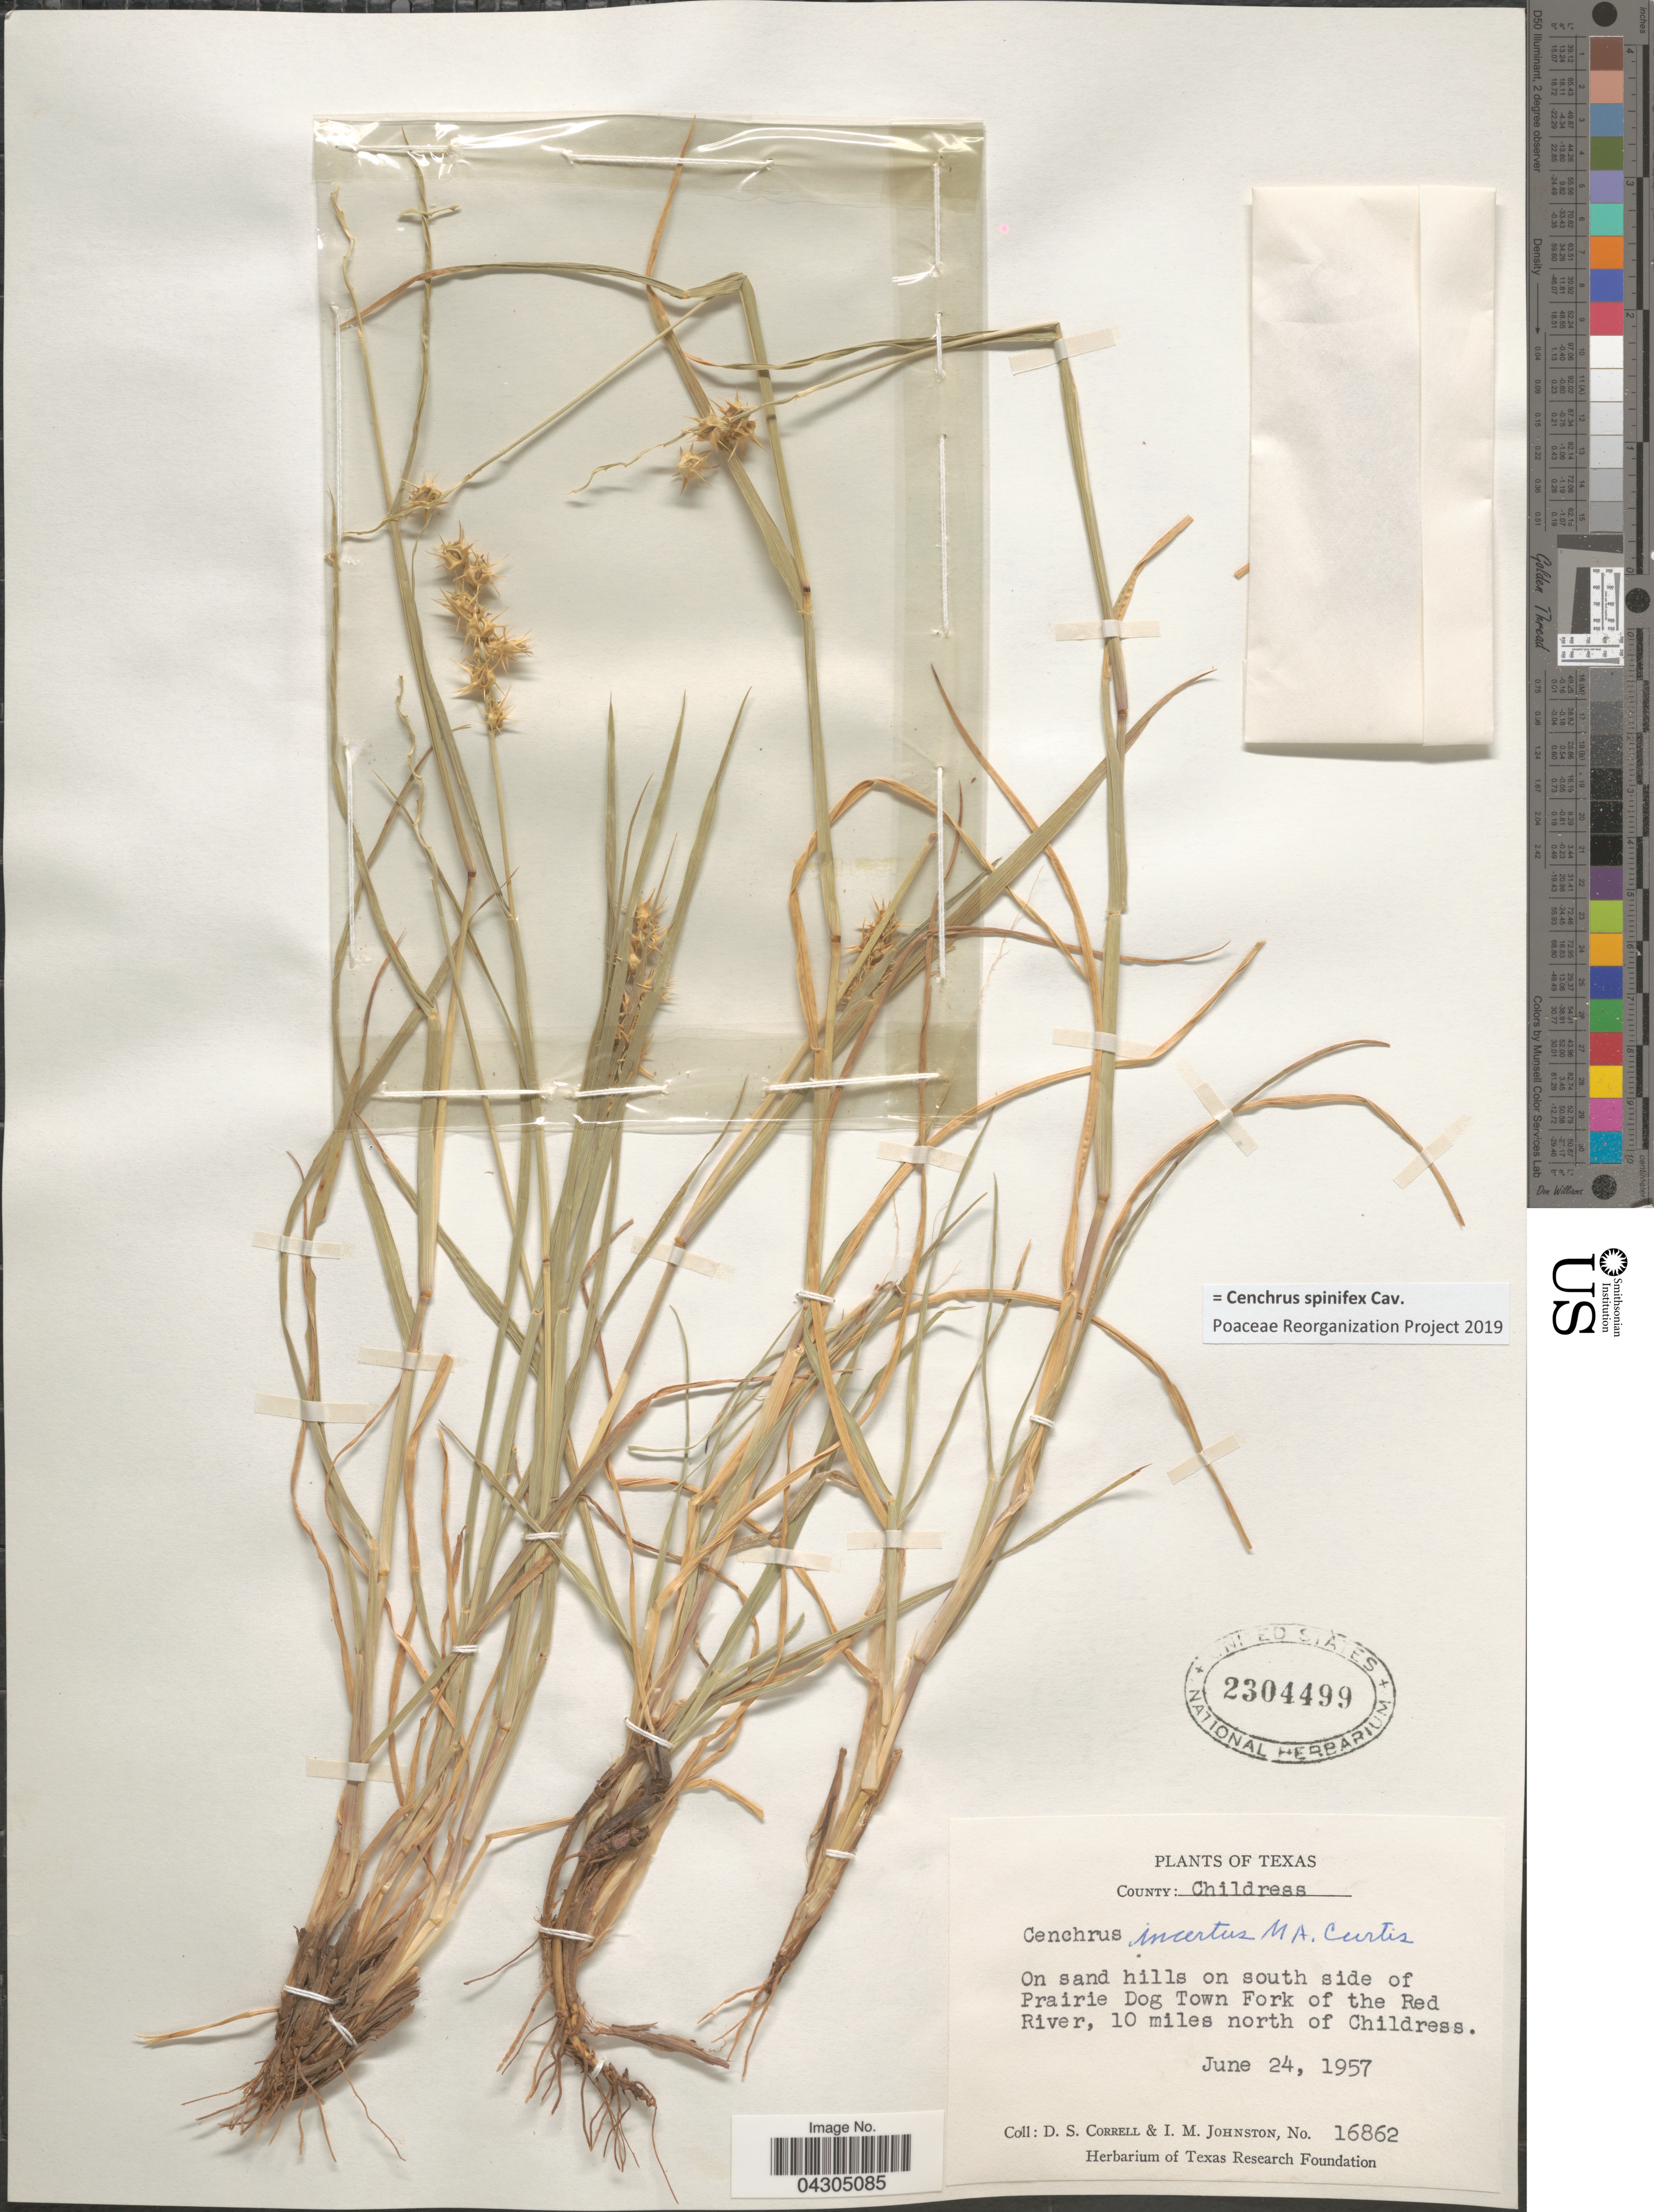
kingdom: Plantae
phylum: Tracheophyta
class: Liliopsida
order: Poales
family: Poaceae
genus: Cenchrus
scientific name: Cenchrus spinifex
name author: Cav.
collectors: D. S. Correll & I.M. Johnston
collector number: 16862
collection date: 1957-06-24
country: United States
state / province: Texas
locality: County: Childress. On sand hills on south side of Prairie Dog Town Fork of the Red River, 10 miles north of Childress.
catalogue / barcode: US 2304499